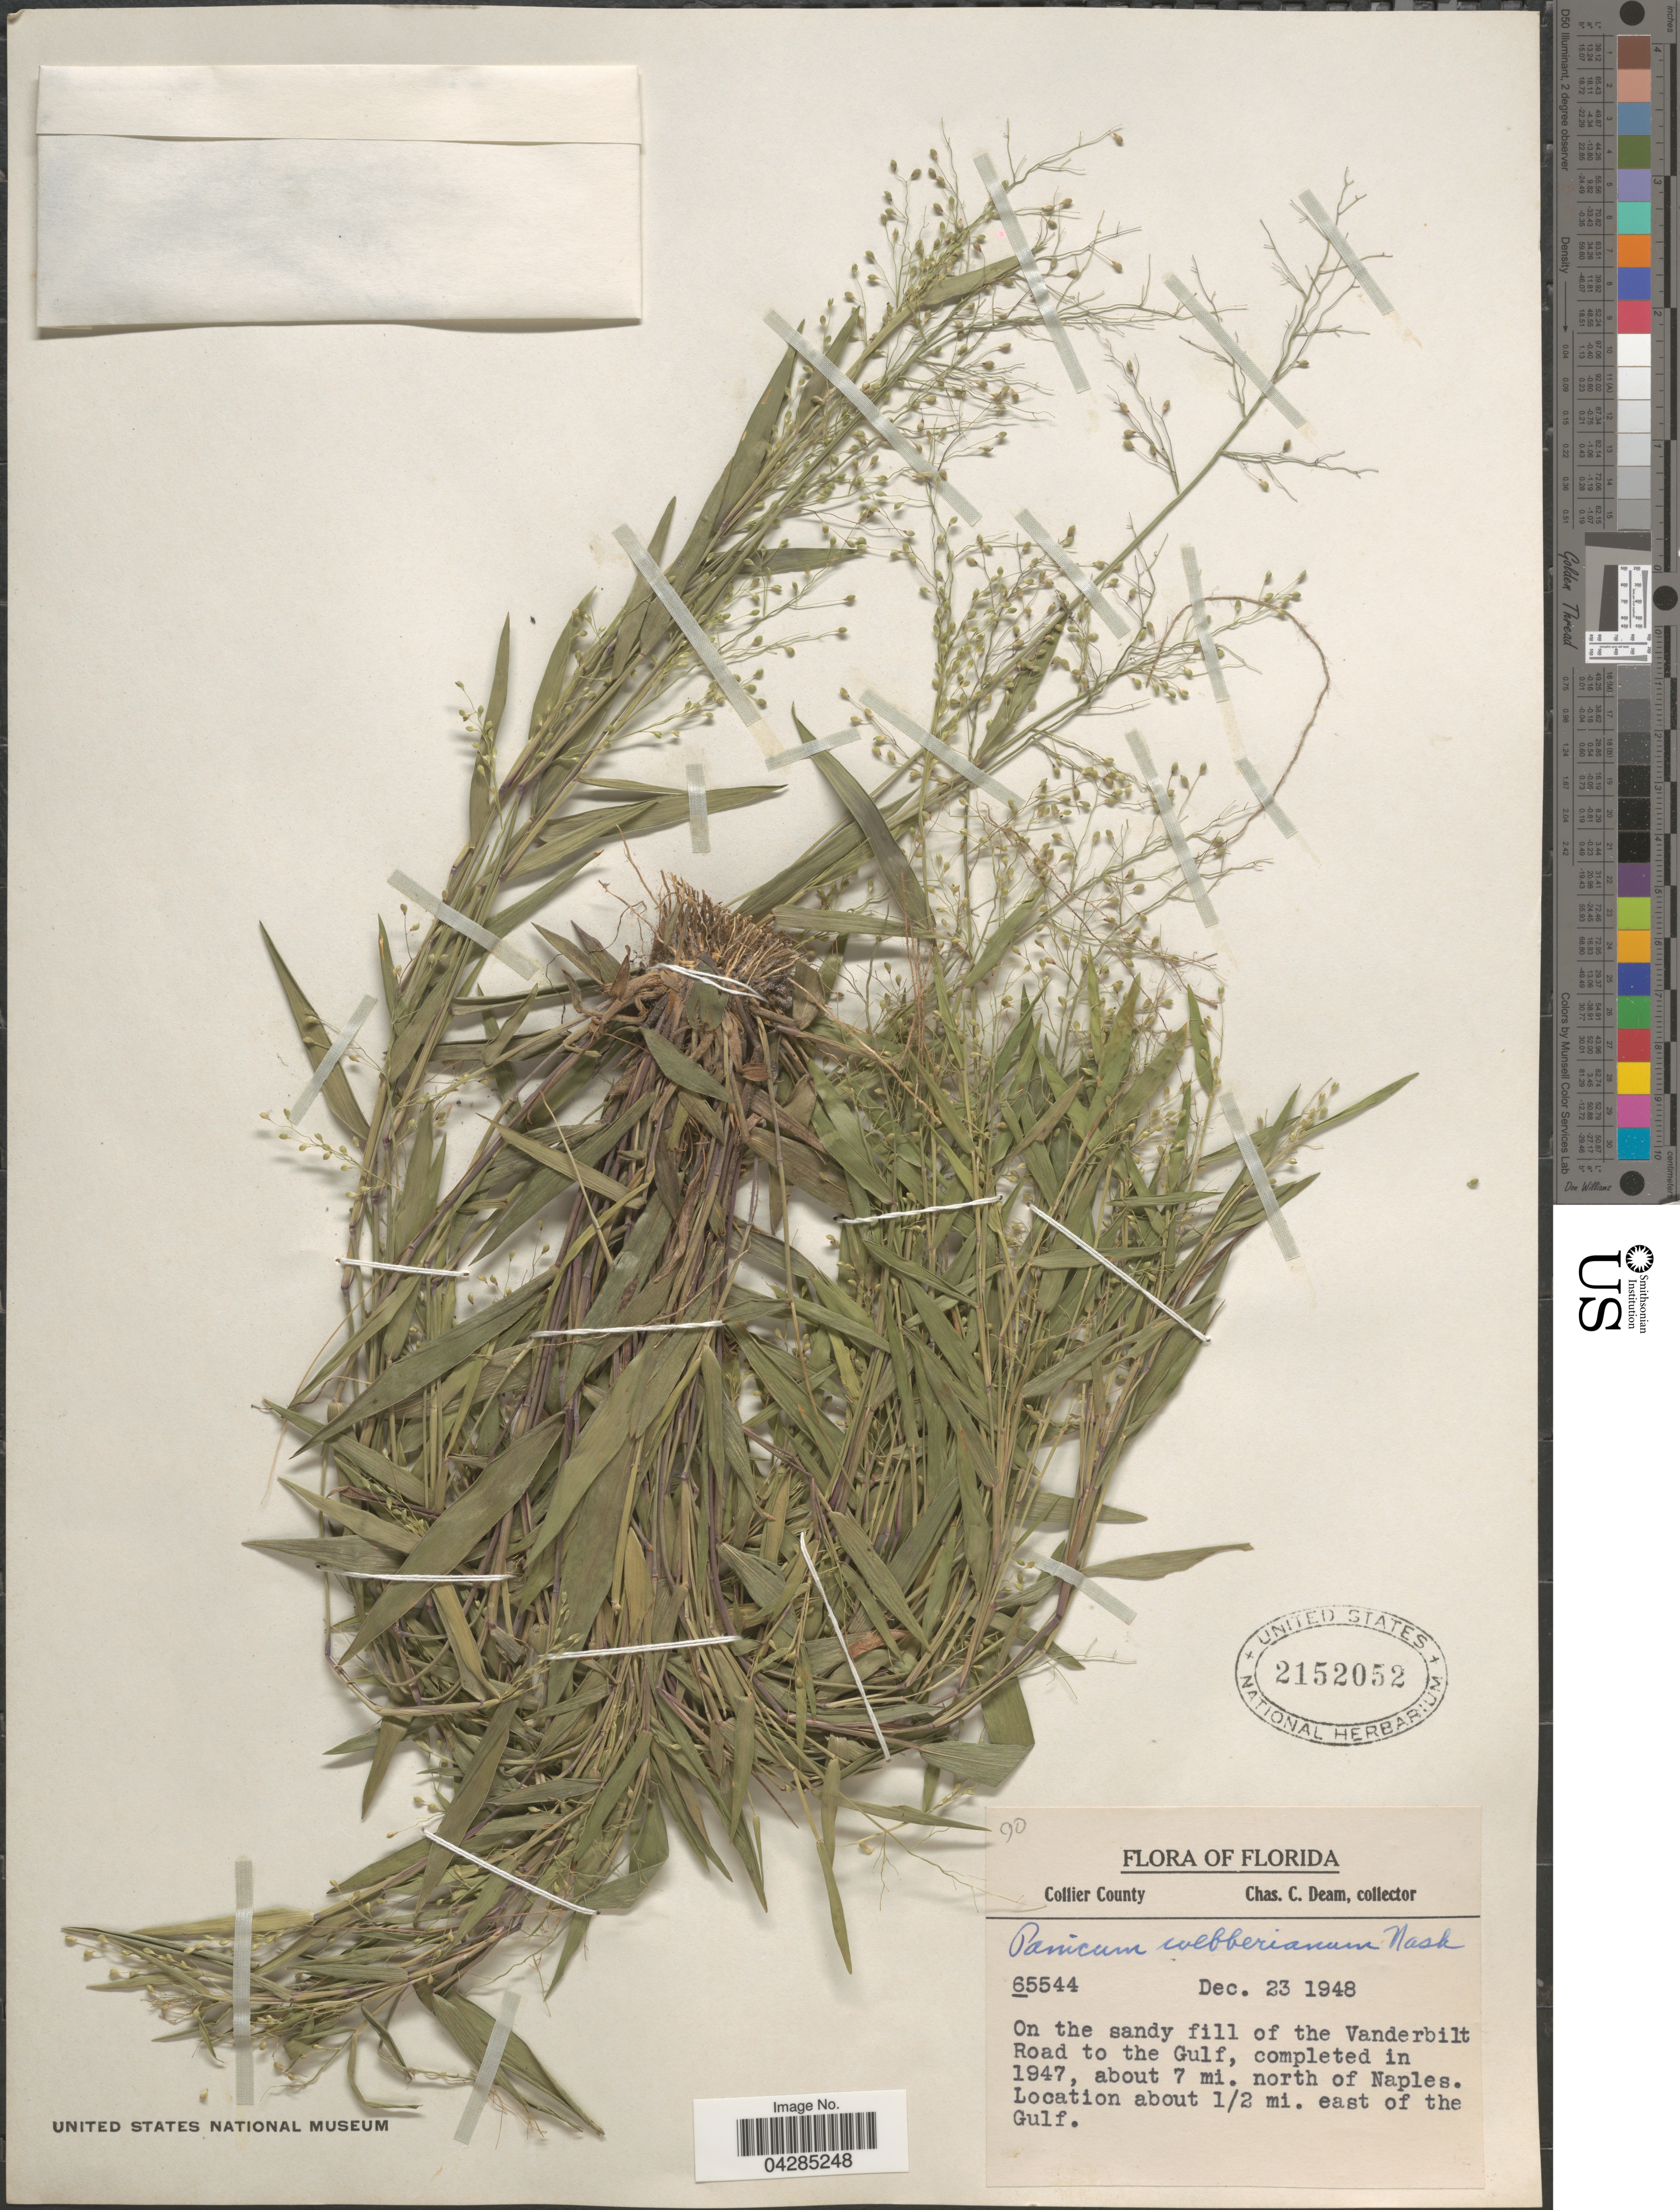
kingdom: Plantae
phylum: Tracheophyta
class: Liliopsida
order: Poales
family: Poaceae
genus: Dichanthelium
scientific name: Dichanthelium portoricense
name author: (Desv. ex Ham.) B.F. Hansen & Wunderlin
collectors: C. C. Deam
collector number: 65544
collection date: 1948-12-23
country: United States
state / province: Florida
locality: Collier County. On the sandy fill of the Vanderbilt Road to the Gulf, completed in 1947, about 7 mi. north of Naples. Location about 1/2 mi. east of the Gulf.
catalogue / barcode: US 2152052